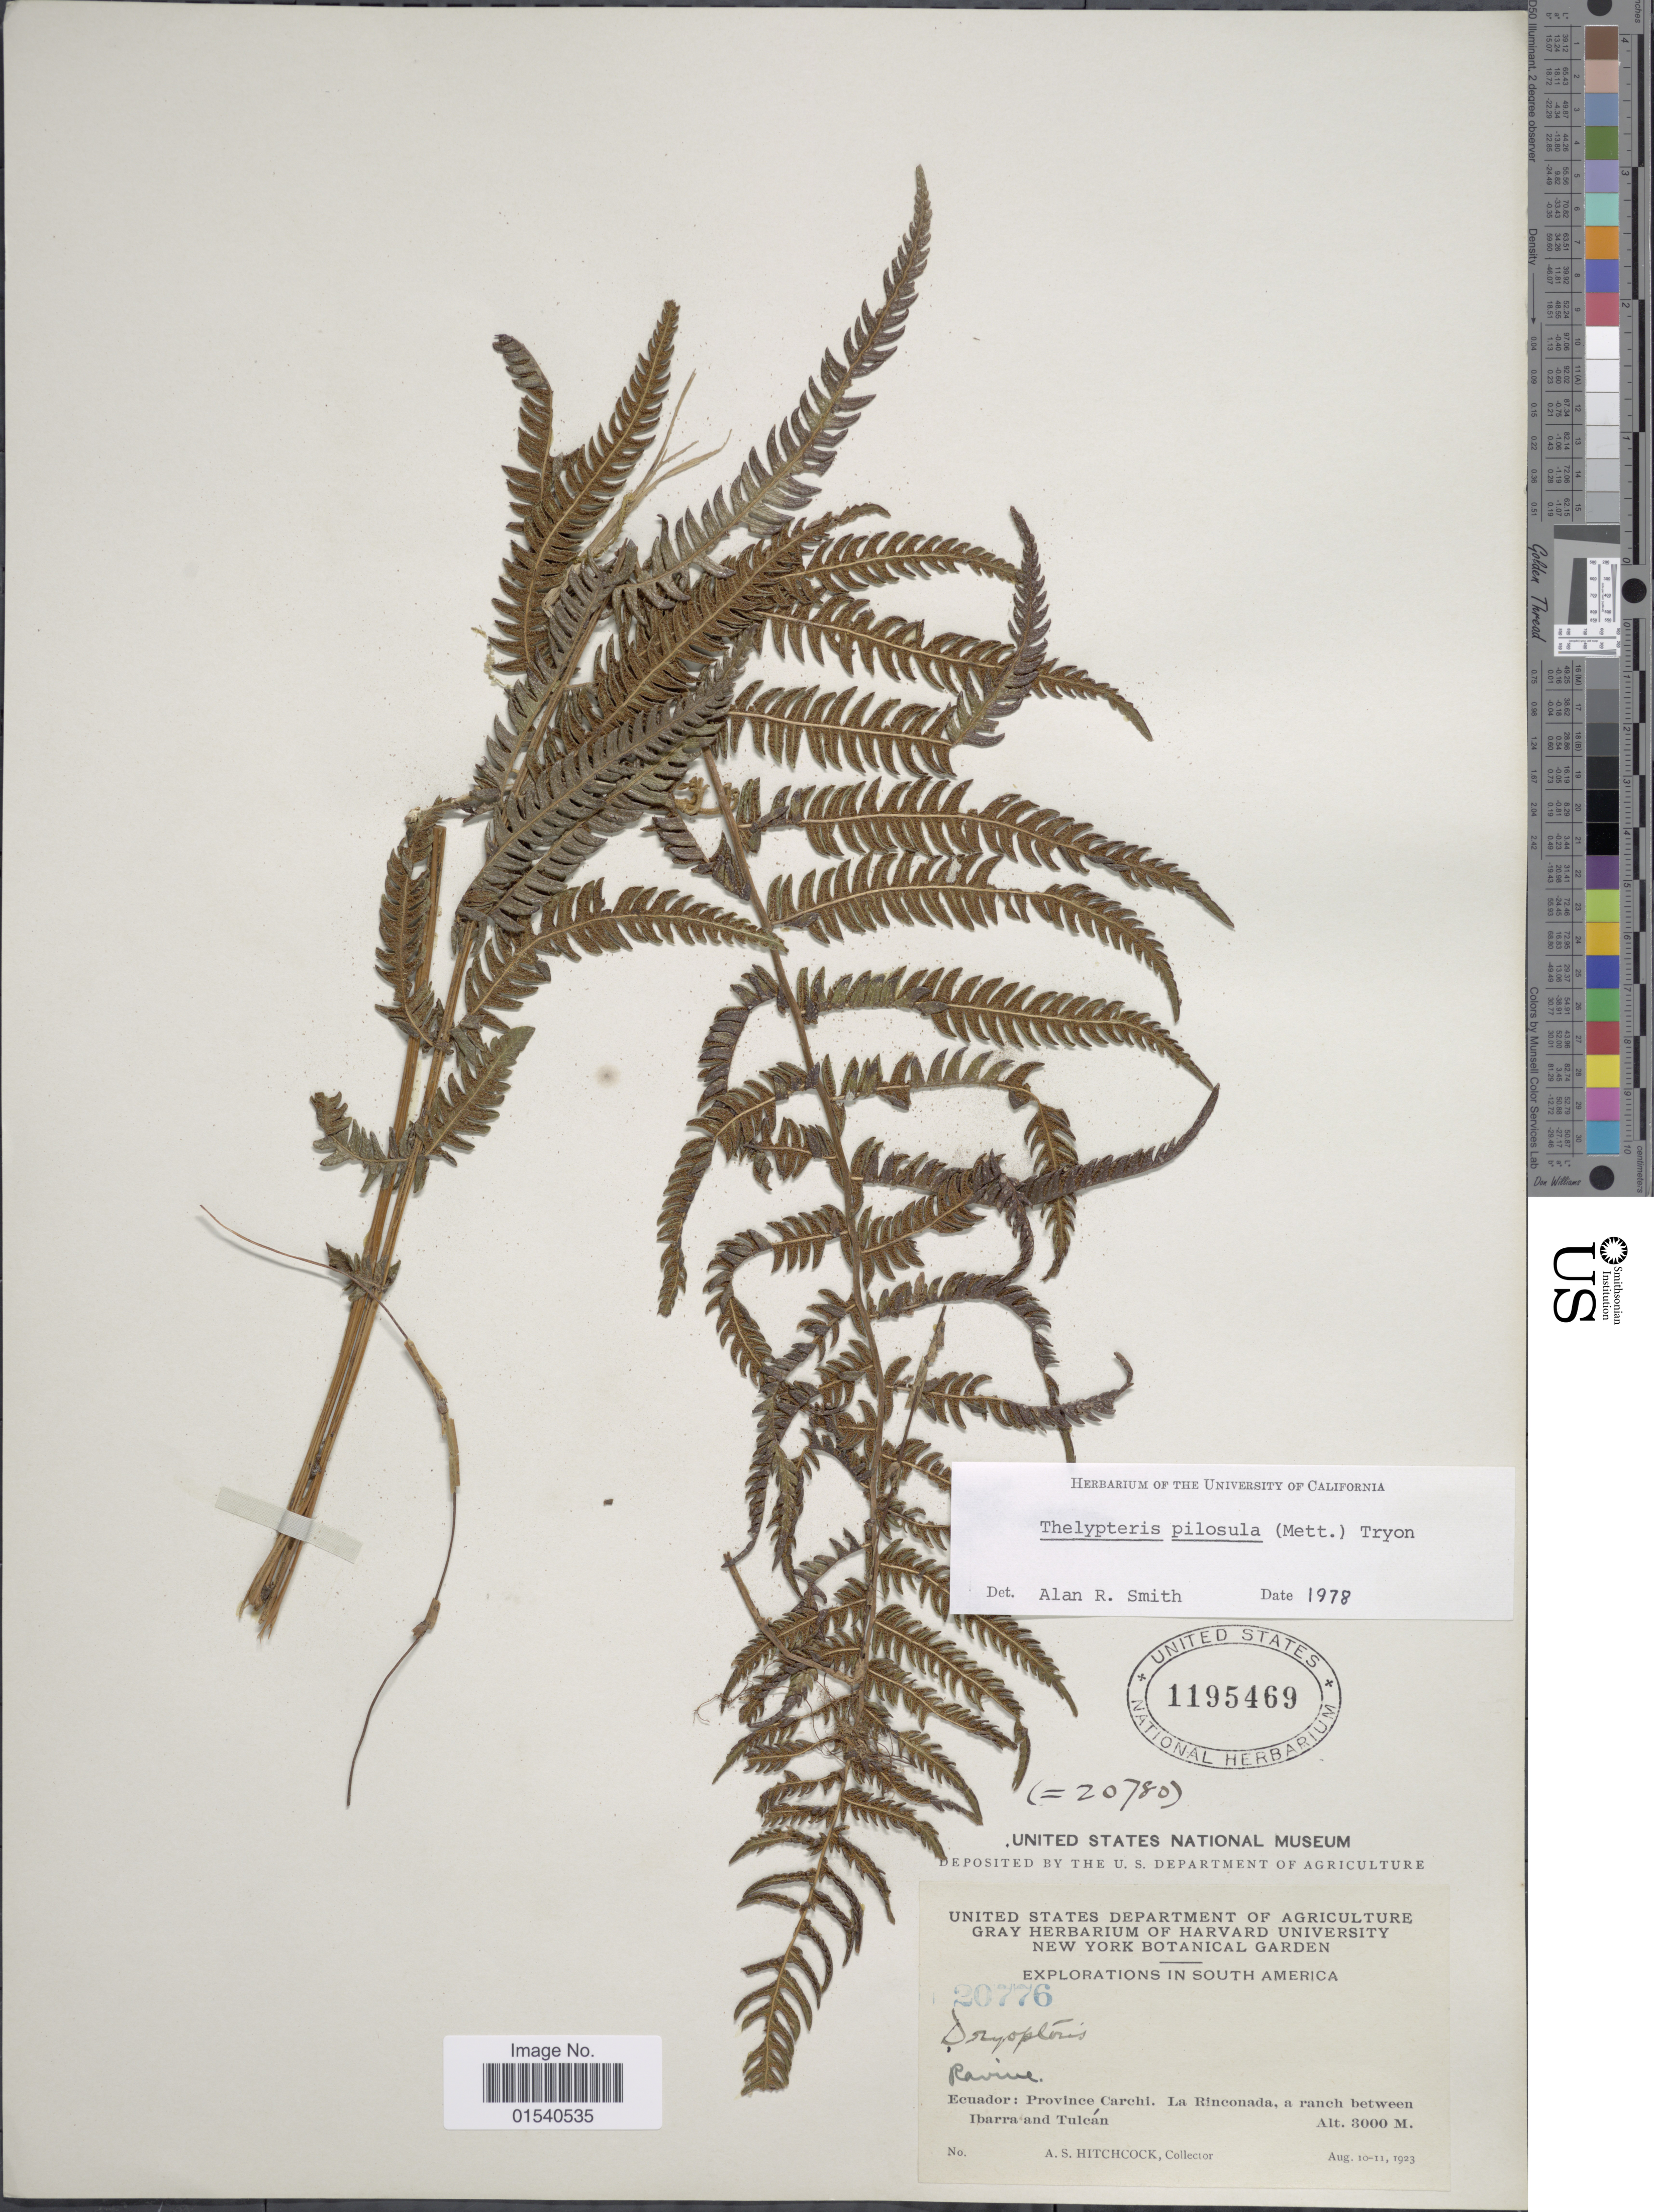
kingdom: Plantae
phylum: Tracheophyta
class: Polypodiopsida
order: Polypodiales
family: Thelypteridaceae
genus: Amauropelta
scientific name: Amauropelta pilosula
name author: (Klotzsch & H. Karst.) Á. Löve & D. Löve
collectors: A. S. Hitchcock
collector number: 20776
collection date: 1923-08-10/1923-08-11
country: Ecuador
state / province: Carchi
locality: La Rinconada, a ranch between Ibarra and Tulcán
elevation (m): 3000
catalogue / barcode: US 1195469